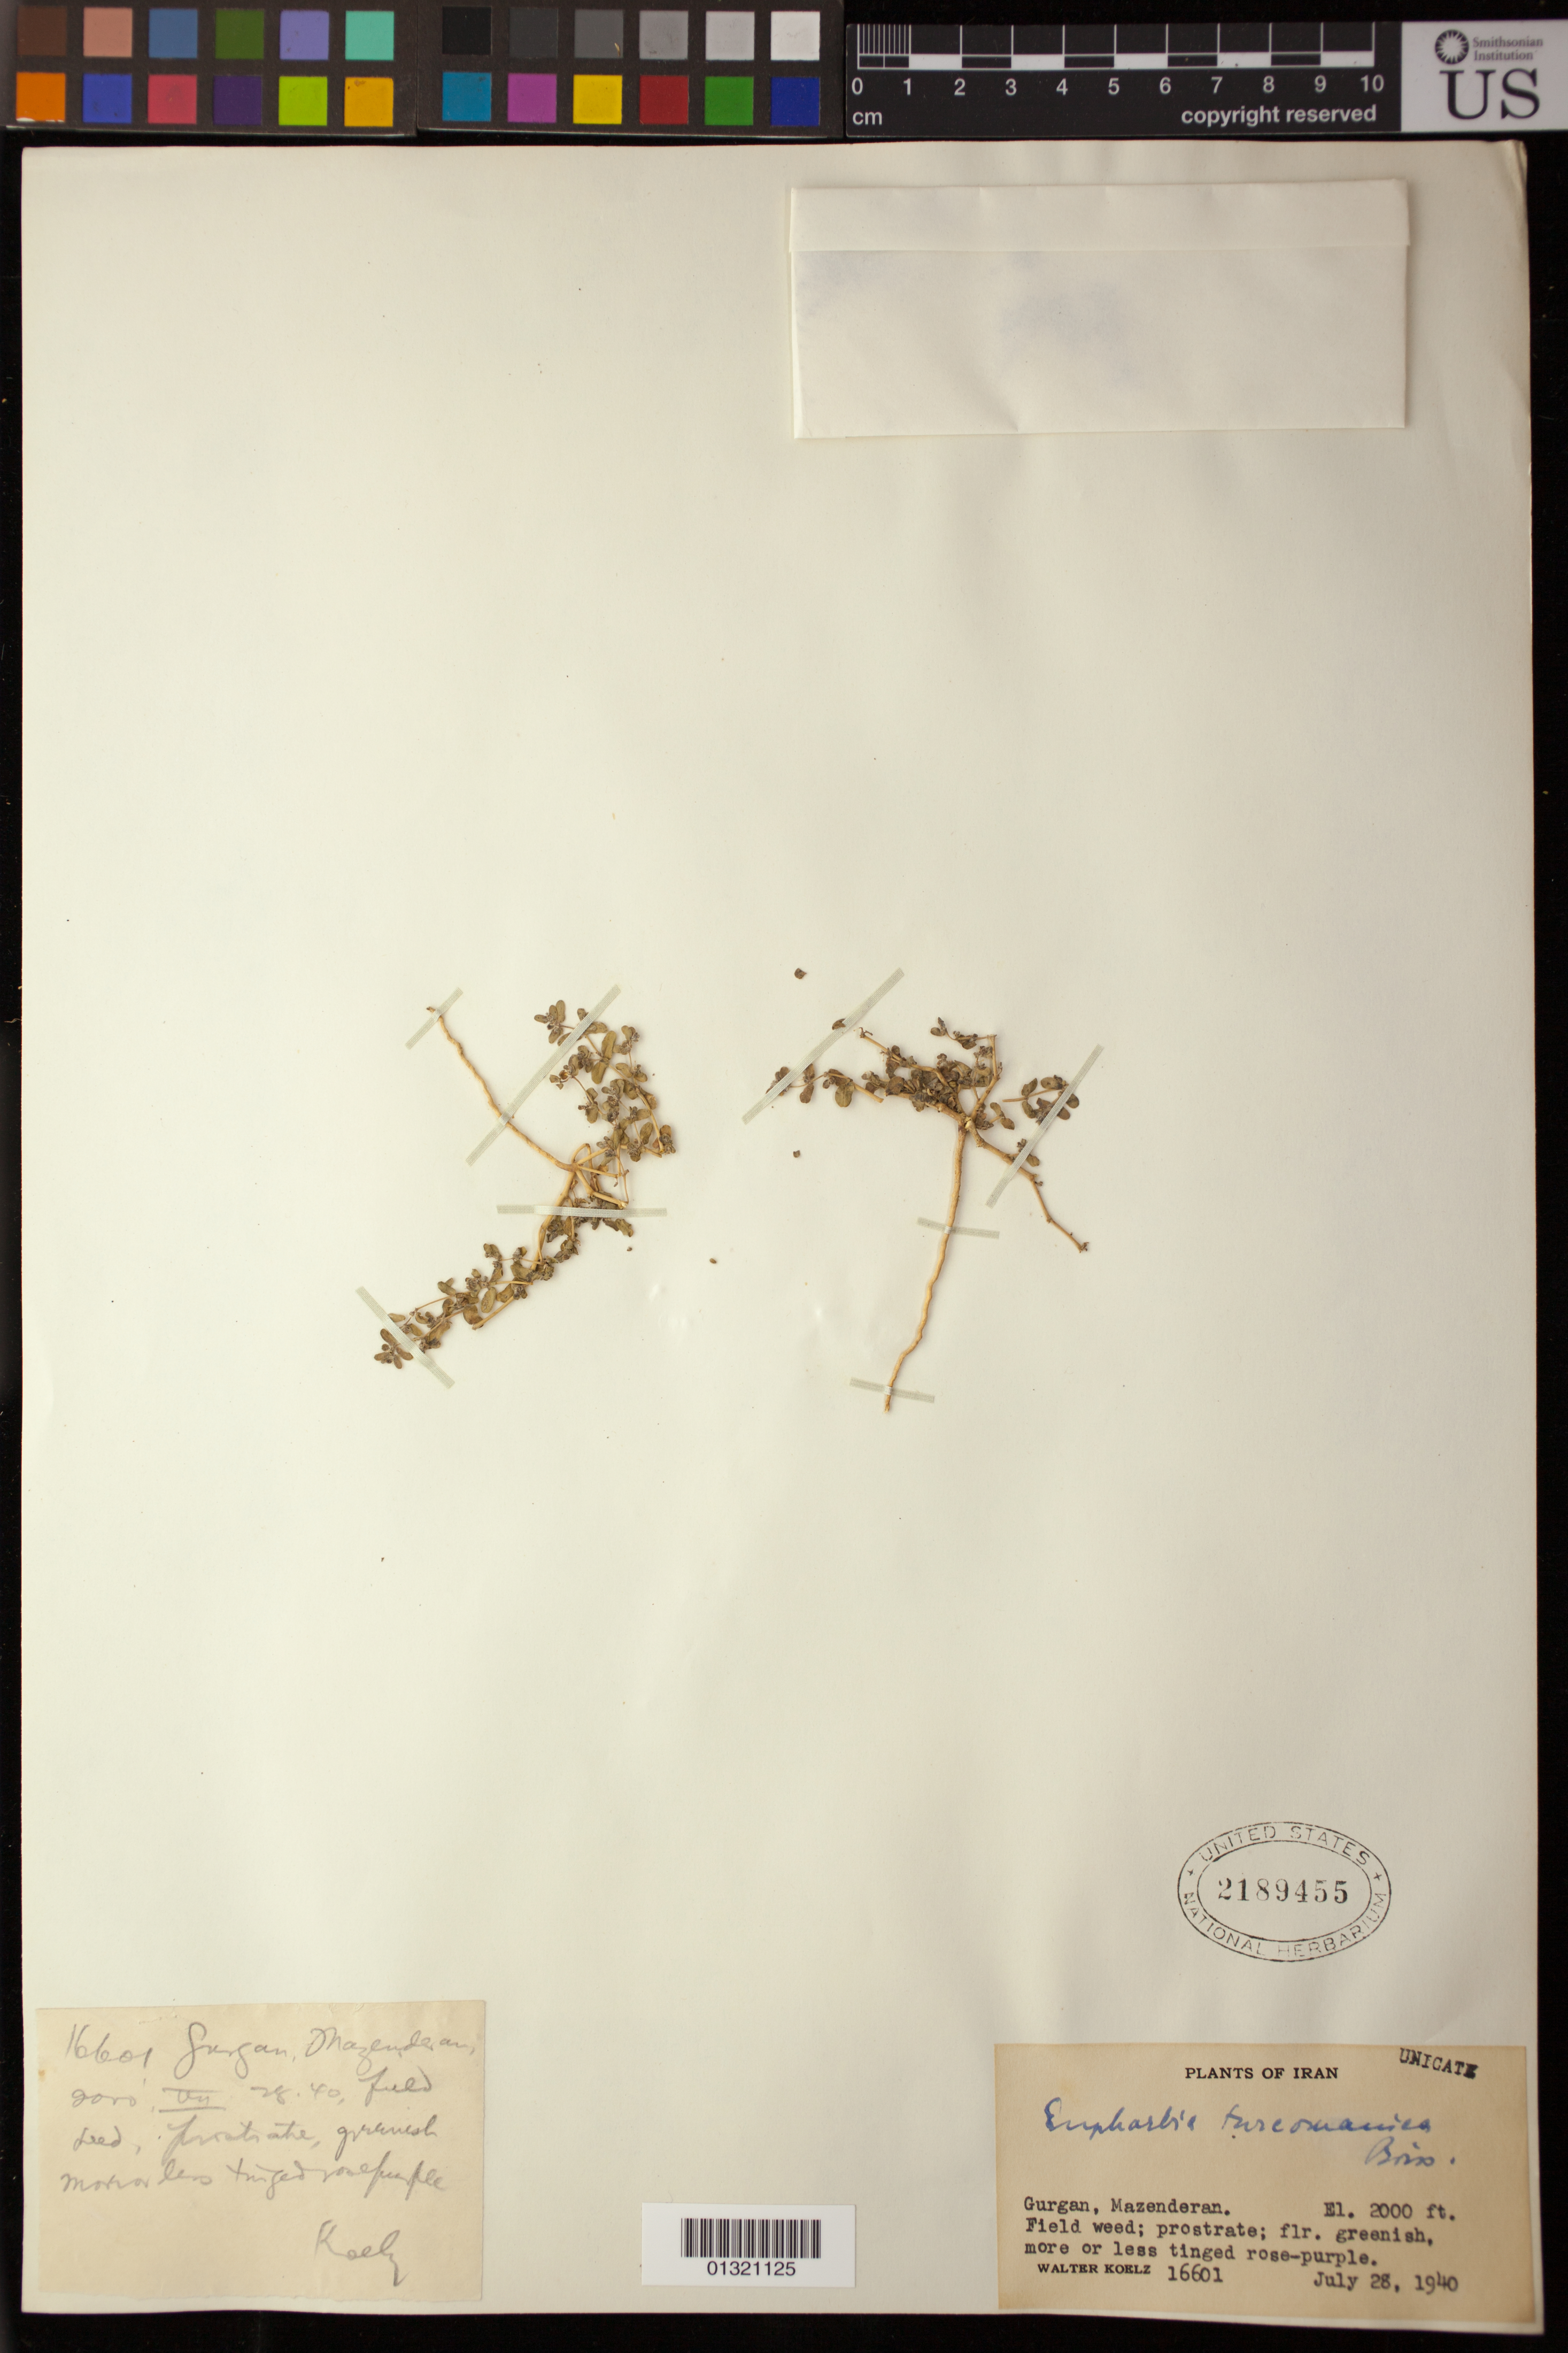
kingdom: Plantae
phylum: Tracheophyta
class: Magnoliopsida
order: Malpighiales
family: Euphorbiaceae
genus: Euphorbia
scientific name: Euphorbia granulata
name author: Forssk.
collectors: W. N. Koelz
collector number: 16601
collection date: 1940-07-28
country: Iran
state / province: Mazandaran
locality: Gurgan [Gorgan]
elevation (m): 610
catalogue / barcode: US 2189455